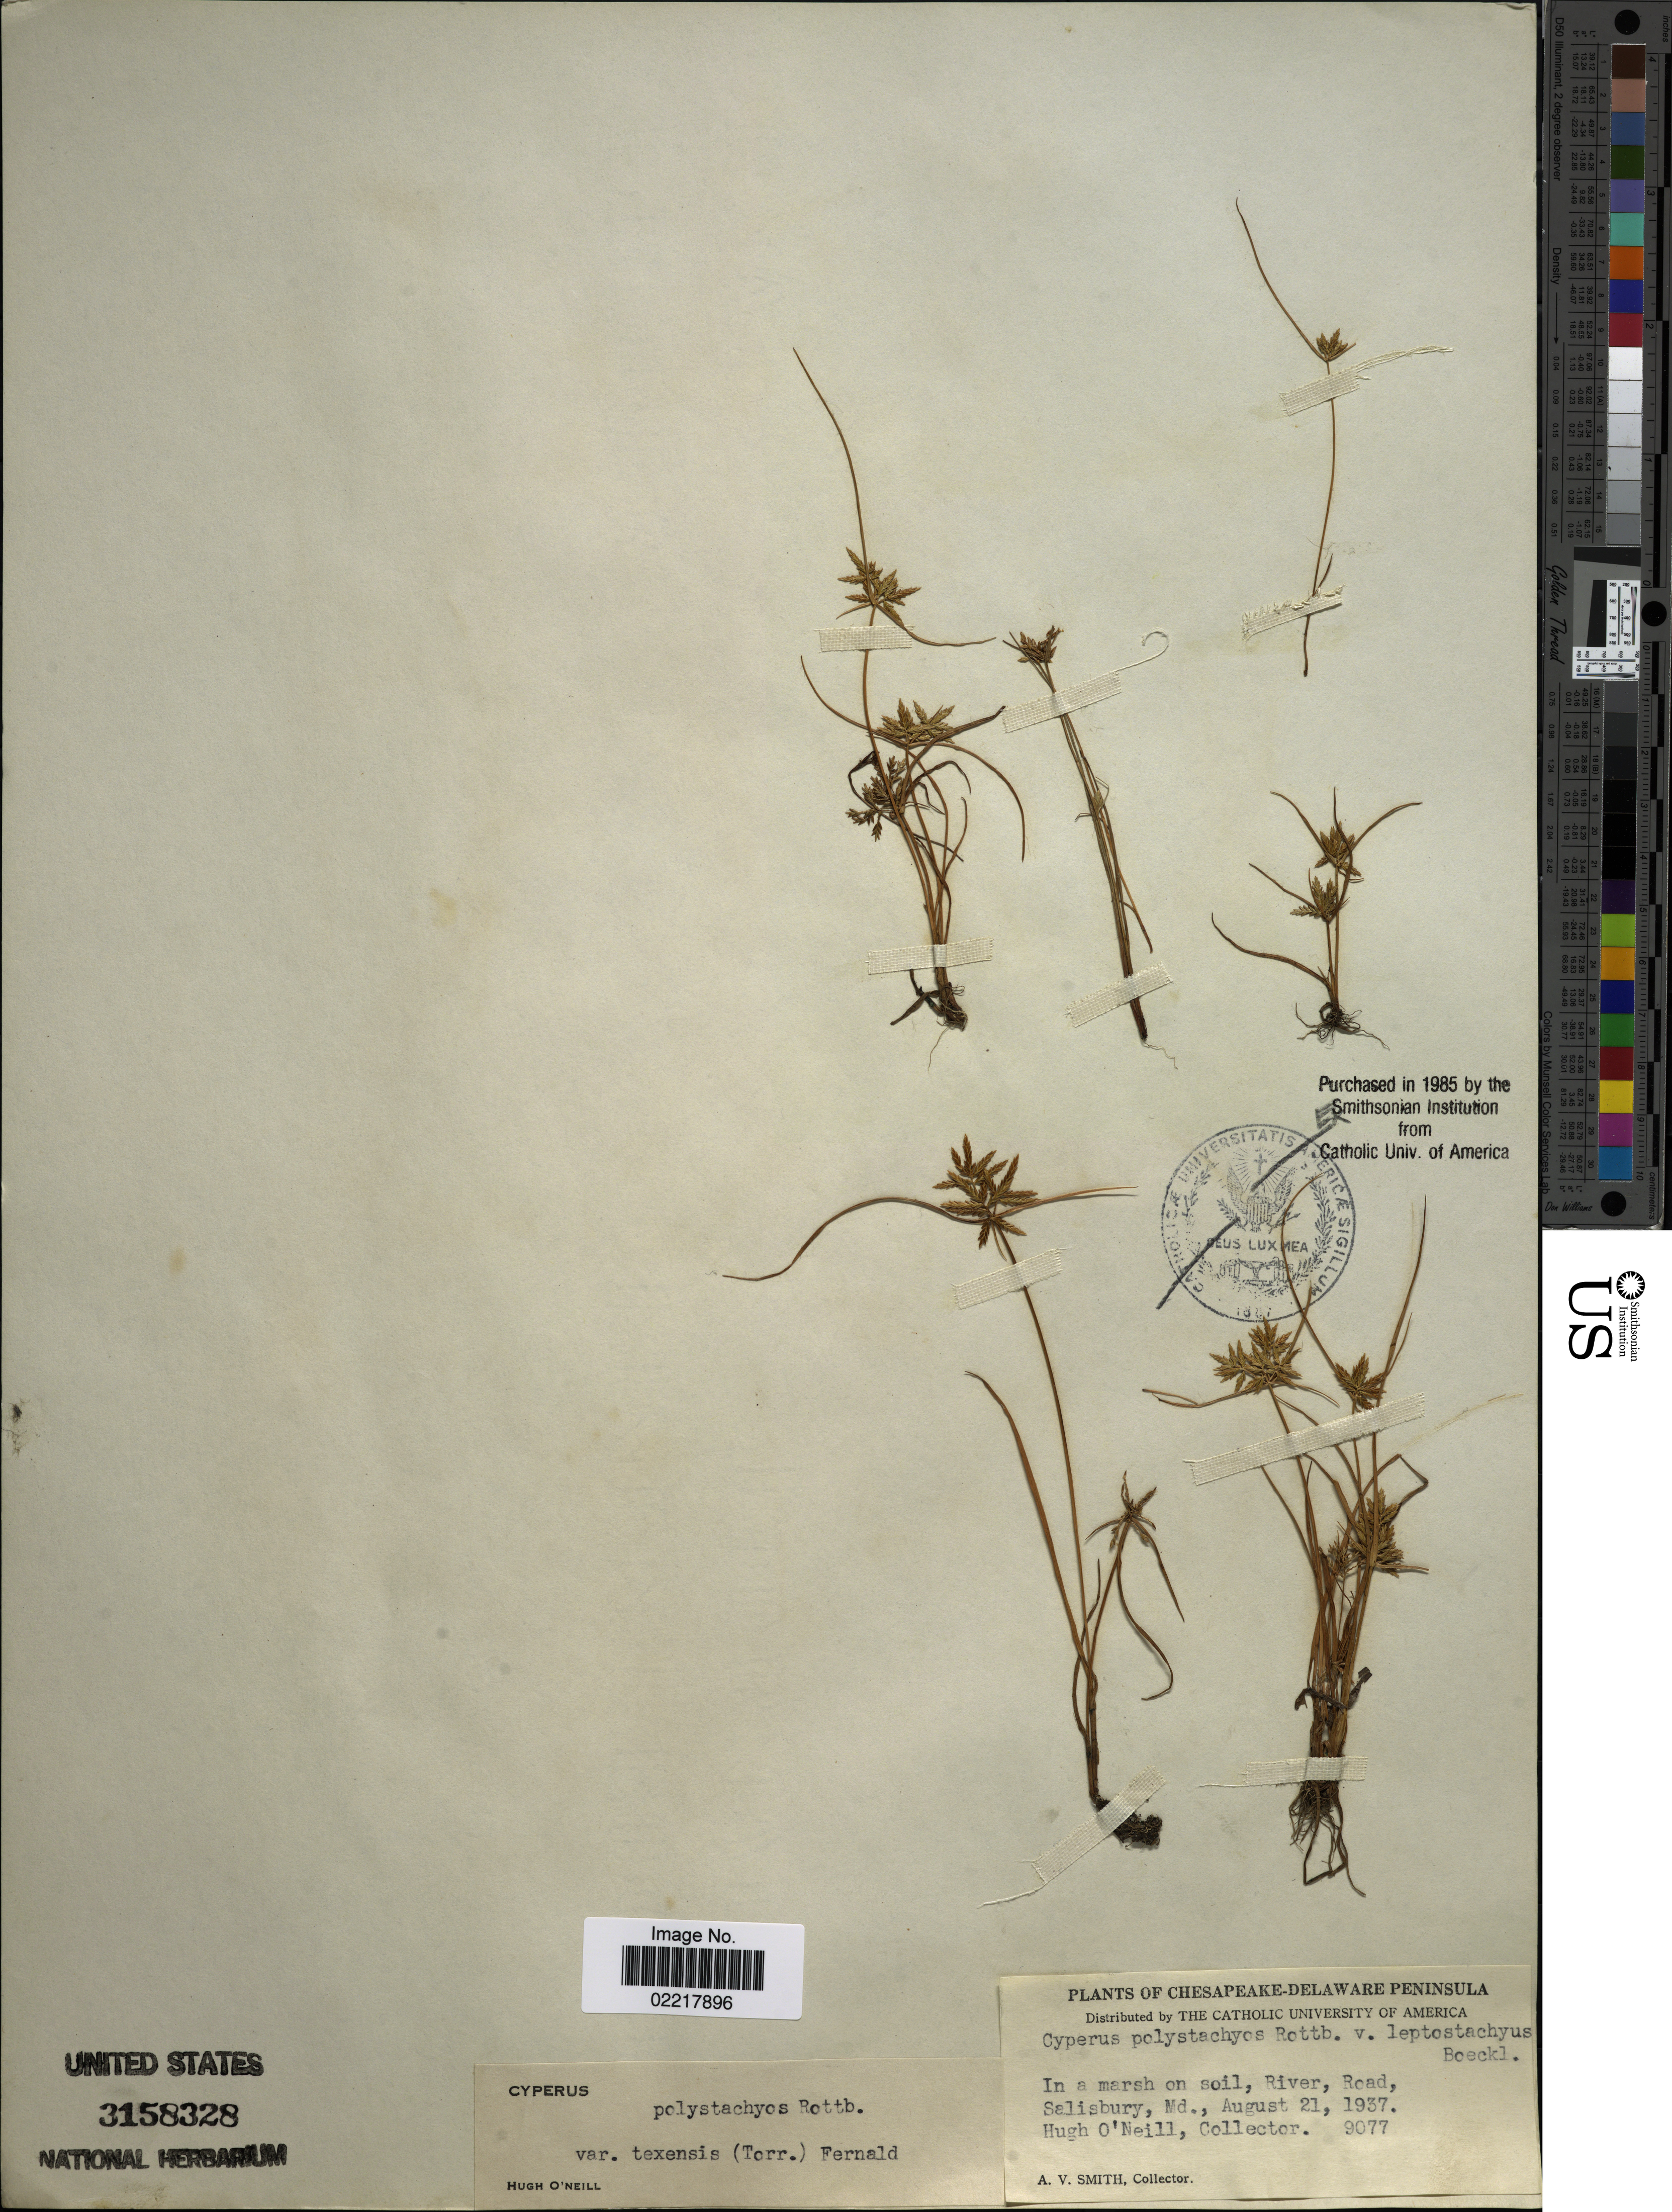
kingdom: Plantae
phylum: Tracheophyta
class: Liliopsida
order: Poales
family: Cyperaceae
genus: Cyperus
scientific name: Cyperus polystachyos var. texensis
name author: (Torr.) Fernald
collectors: A. V. P. Smith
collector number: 9077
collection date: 1937-08-21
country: United States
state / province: Maryland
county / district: Wicomico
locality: Chesapeake-Delaware Peninsula, in a marsh on soil, River, Road, Salisbury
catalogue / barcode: US 3158328